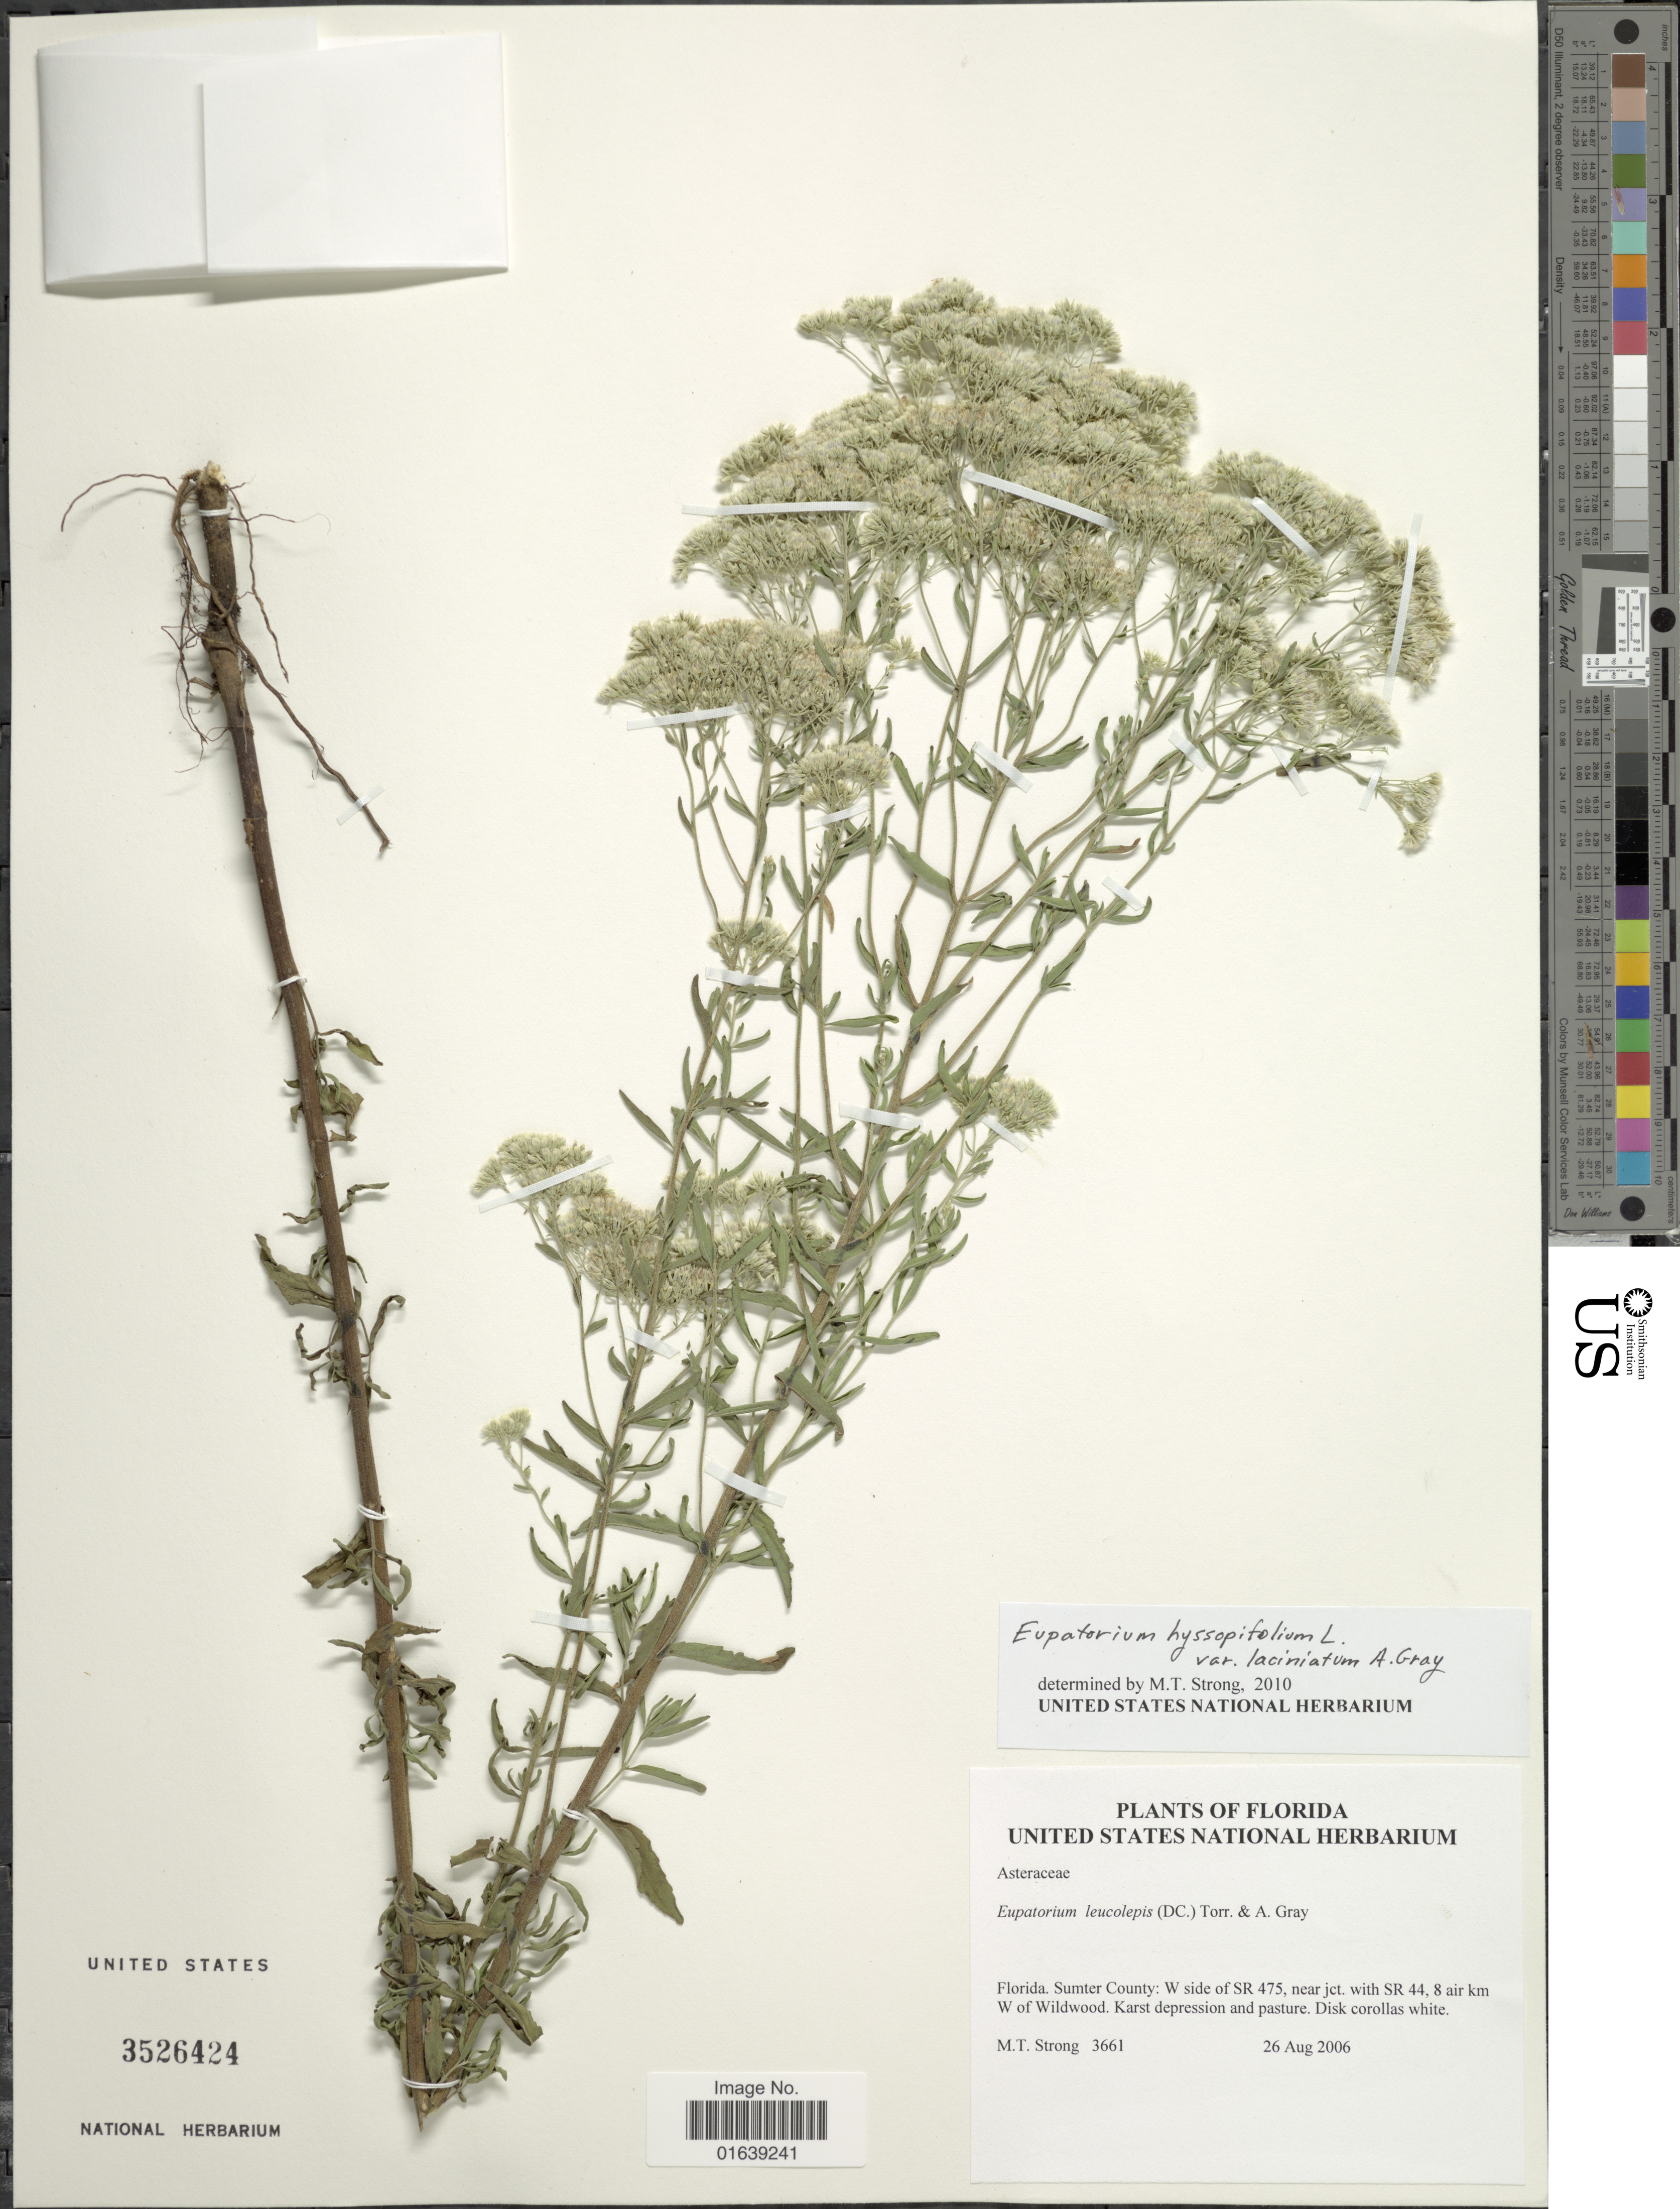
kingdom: Plantae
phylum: Tracheophyta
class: Magnoliopsida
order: Asterales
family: Asteraceae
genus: Eupatorium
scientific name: Eupatorium hyssopifolium var. laciniatum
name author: A. Gray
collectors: M. T. Strong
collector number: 3661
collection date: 2006-08-26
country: United States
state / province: Florida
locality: Florida. Sumter COunty: W side of SR 475, near jct. with SR 44, 8 air km W of Wildwood.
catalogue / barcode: US 3526424